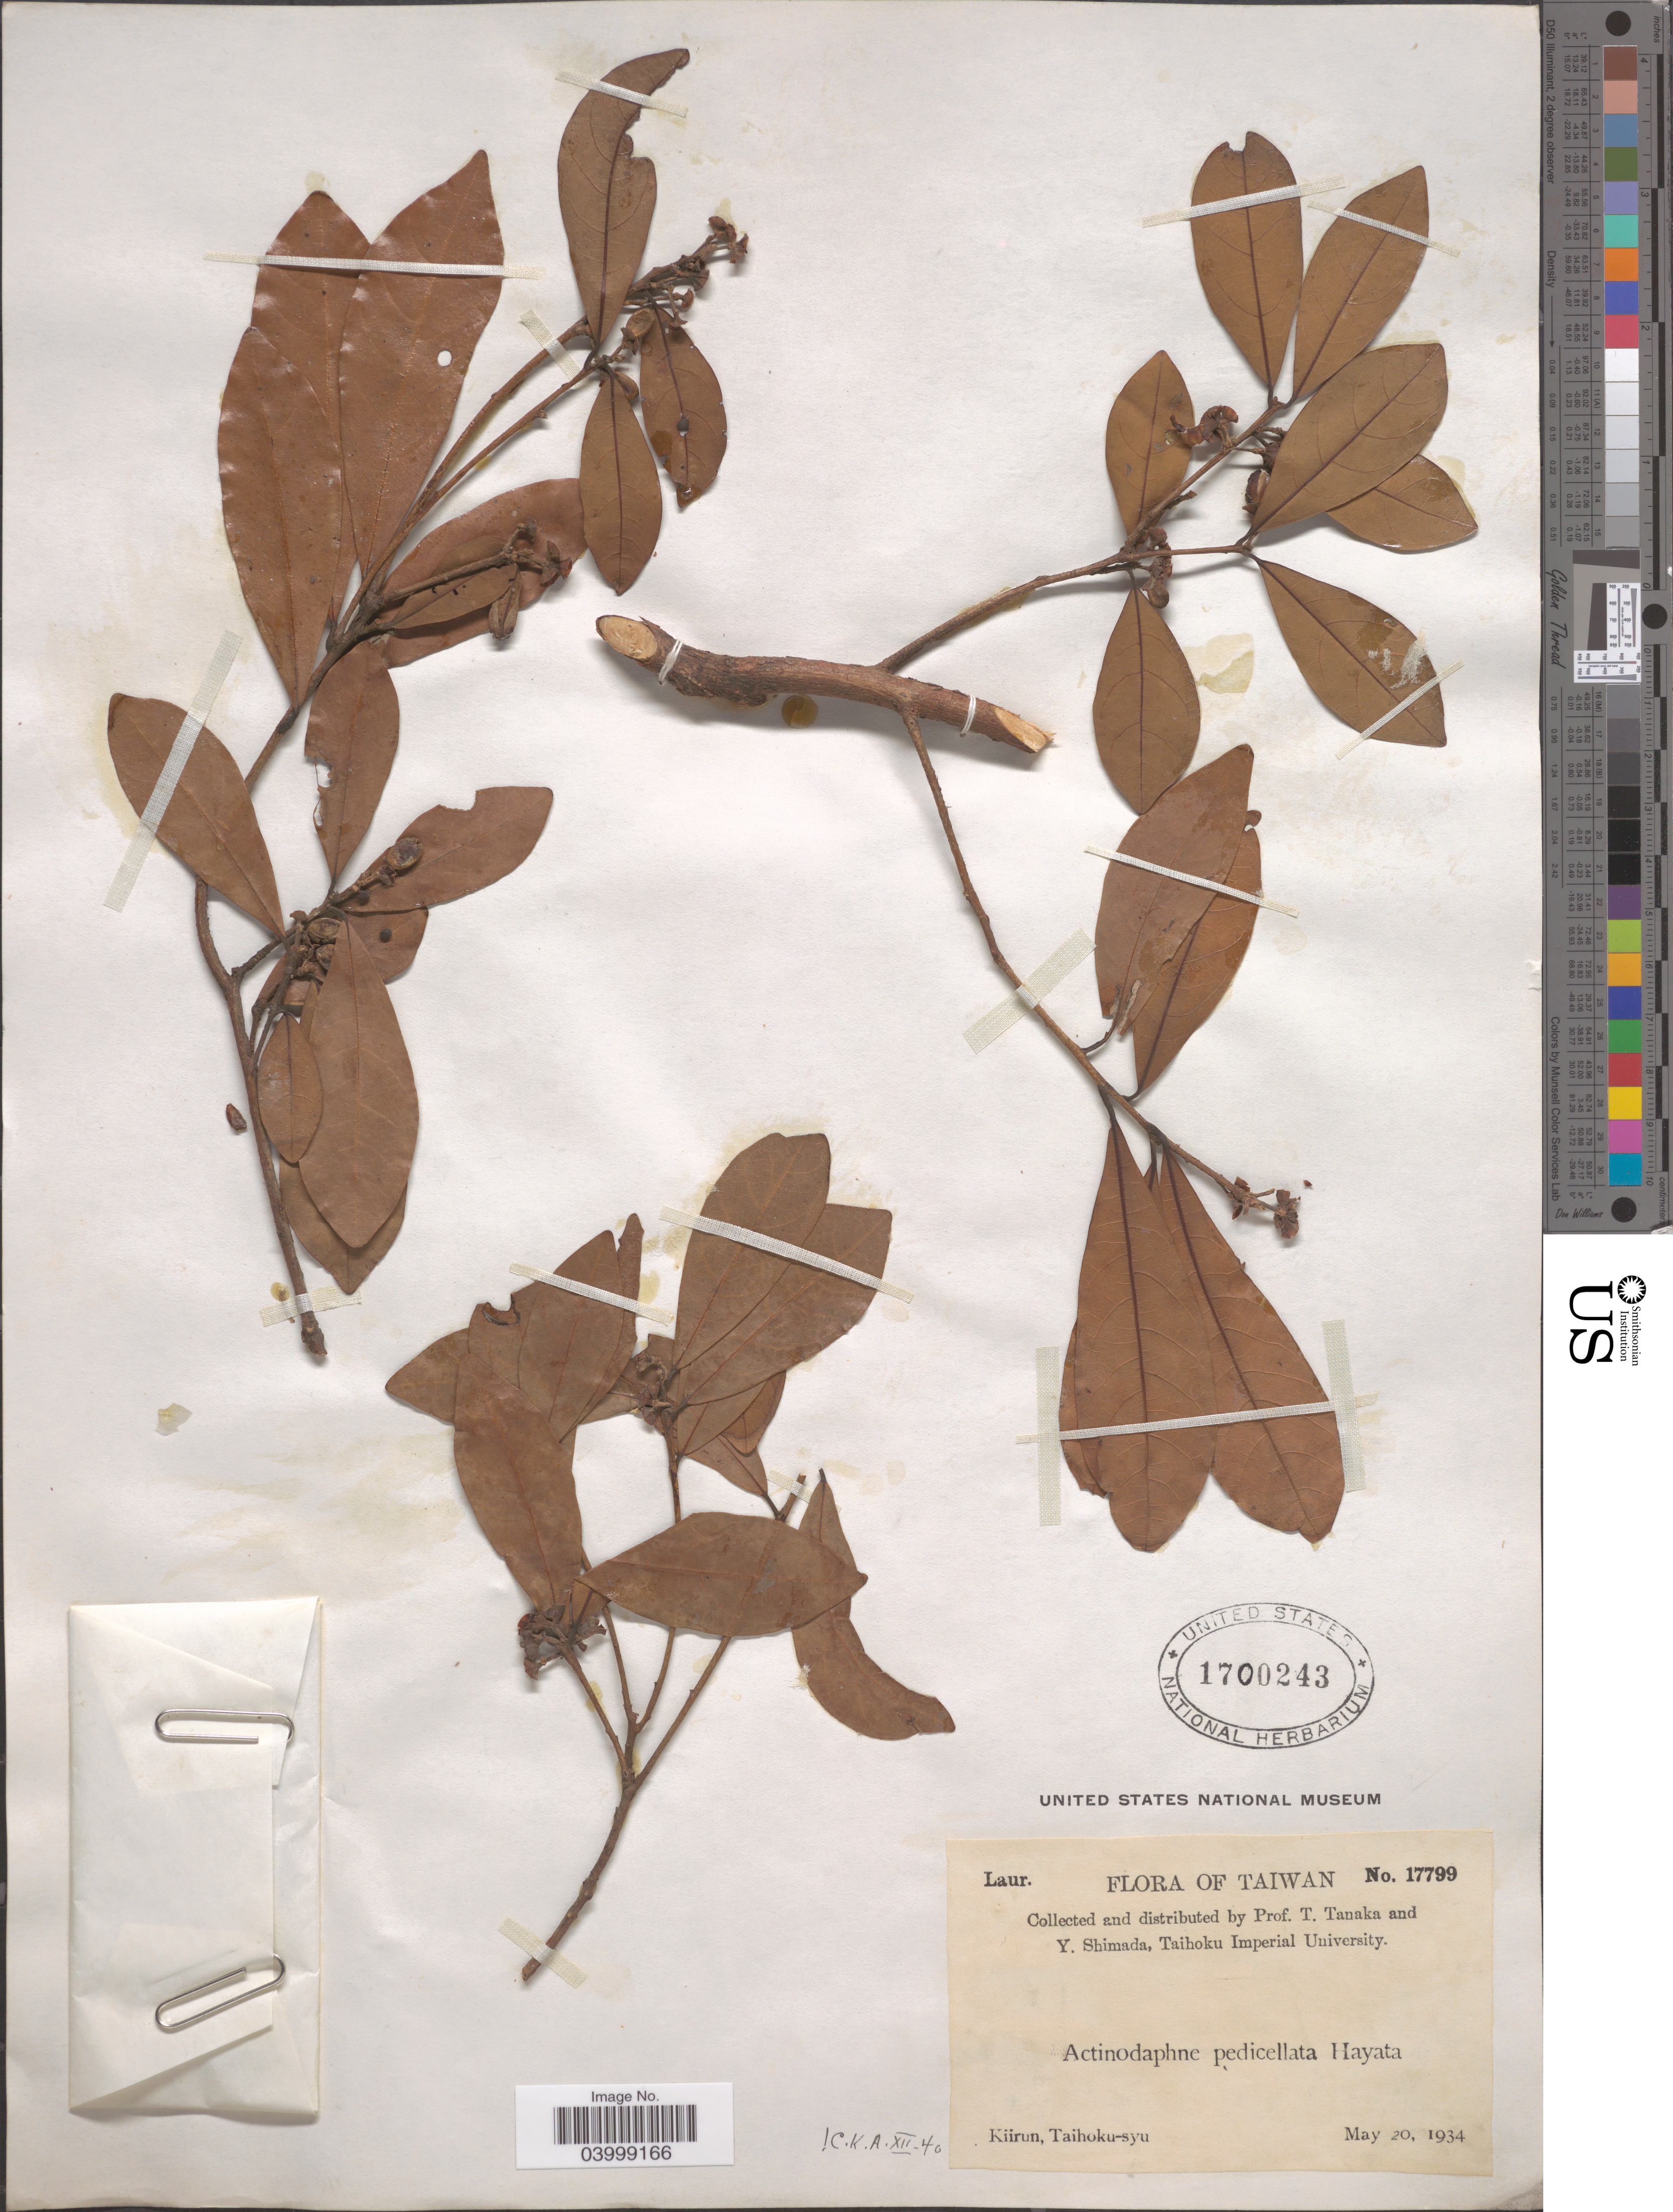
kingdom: Plantae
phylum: Tracheophyta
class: Magnoliopsida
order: Laurales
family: Lauraceae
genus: Actinodaphne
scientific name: Actinodaphne pedicellata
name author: Hayata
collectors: T. Tanaka & Y. Shimada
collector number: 17799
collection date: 1934-05-20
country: Taiwan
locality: Kiirun, Taihoku-syu.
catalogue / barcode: US 1700243